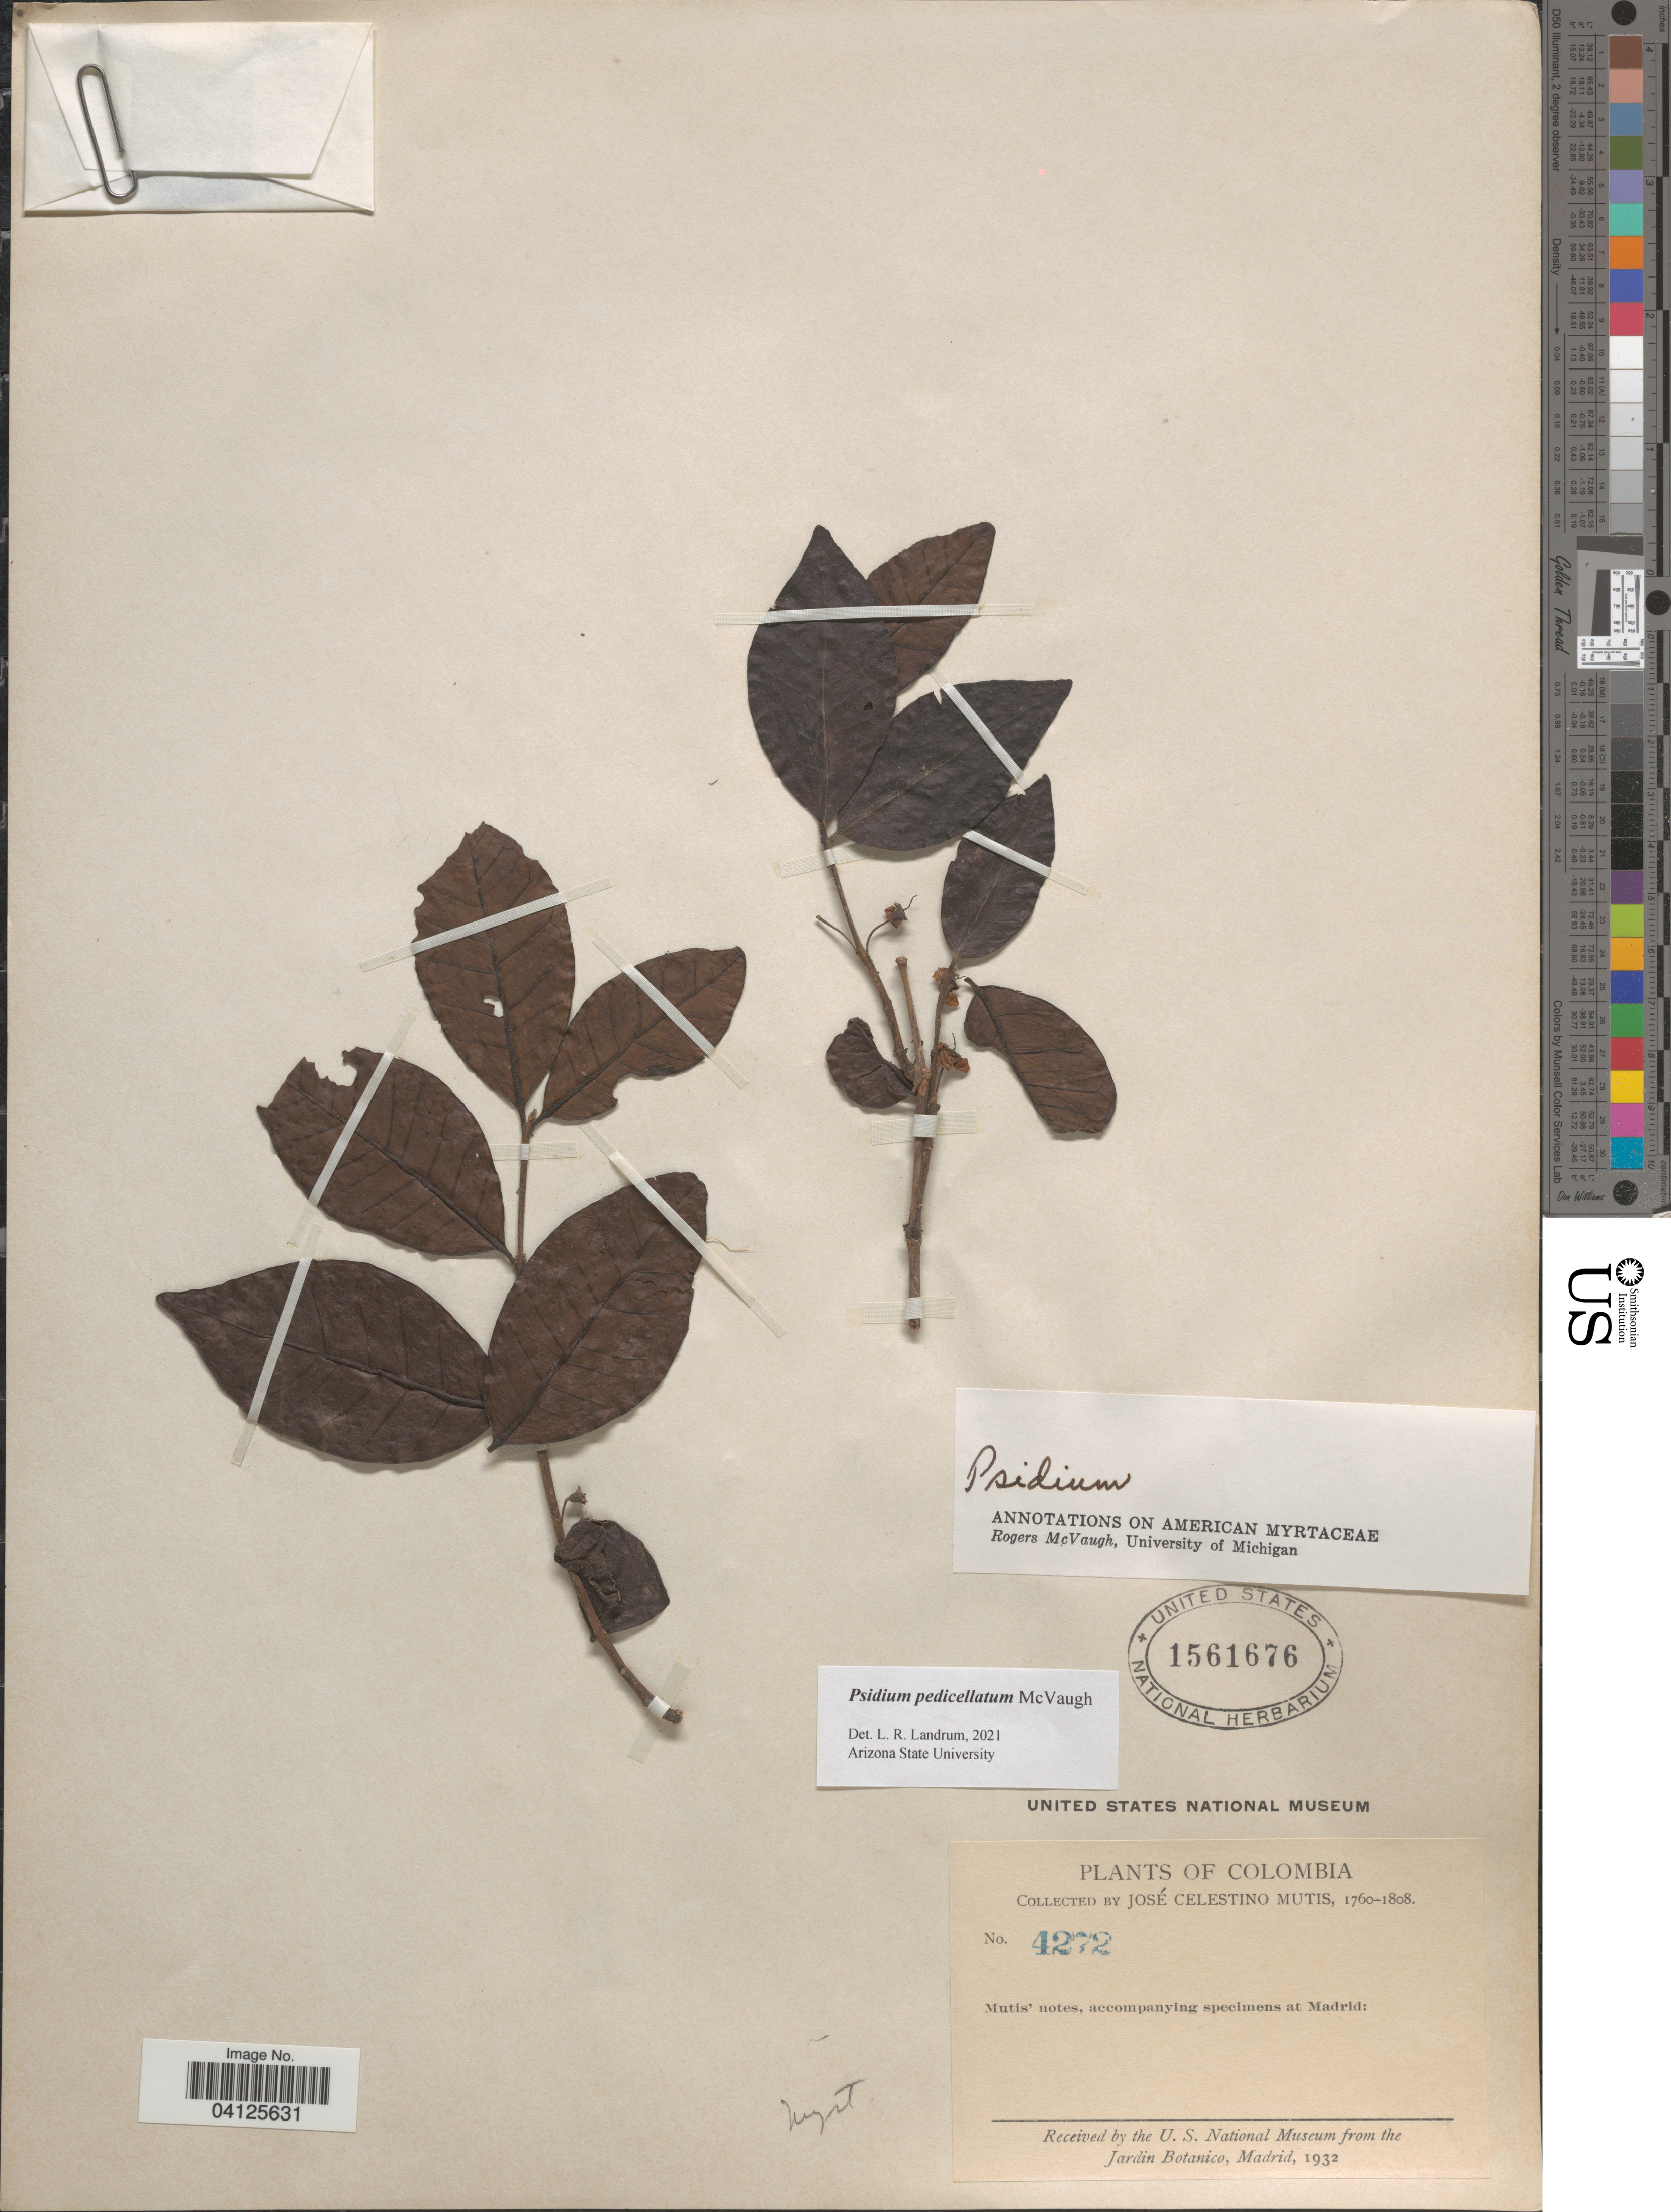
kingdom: Plantae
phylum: Tracheophyta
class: Magnoliopsida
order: Myrtales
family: Myrtaceae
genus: Psidium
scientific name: Psidium pedicellatum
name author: McVaugh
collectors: J. C. B. Mutis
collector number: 4272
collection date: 1760/1808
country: Colombia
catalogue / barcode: US 1561676